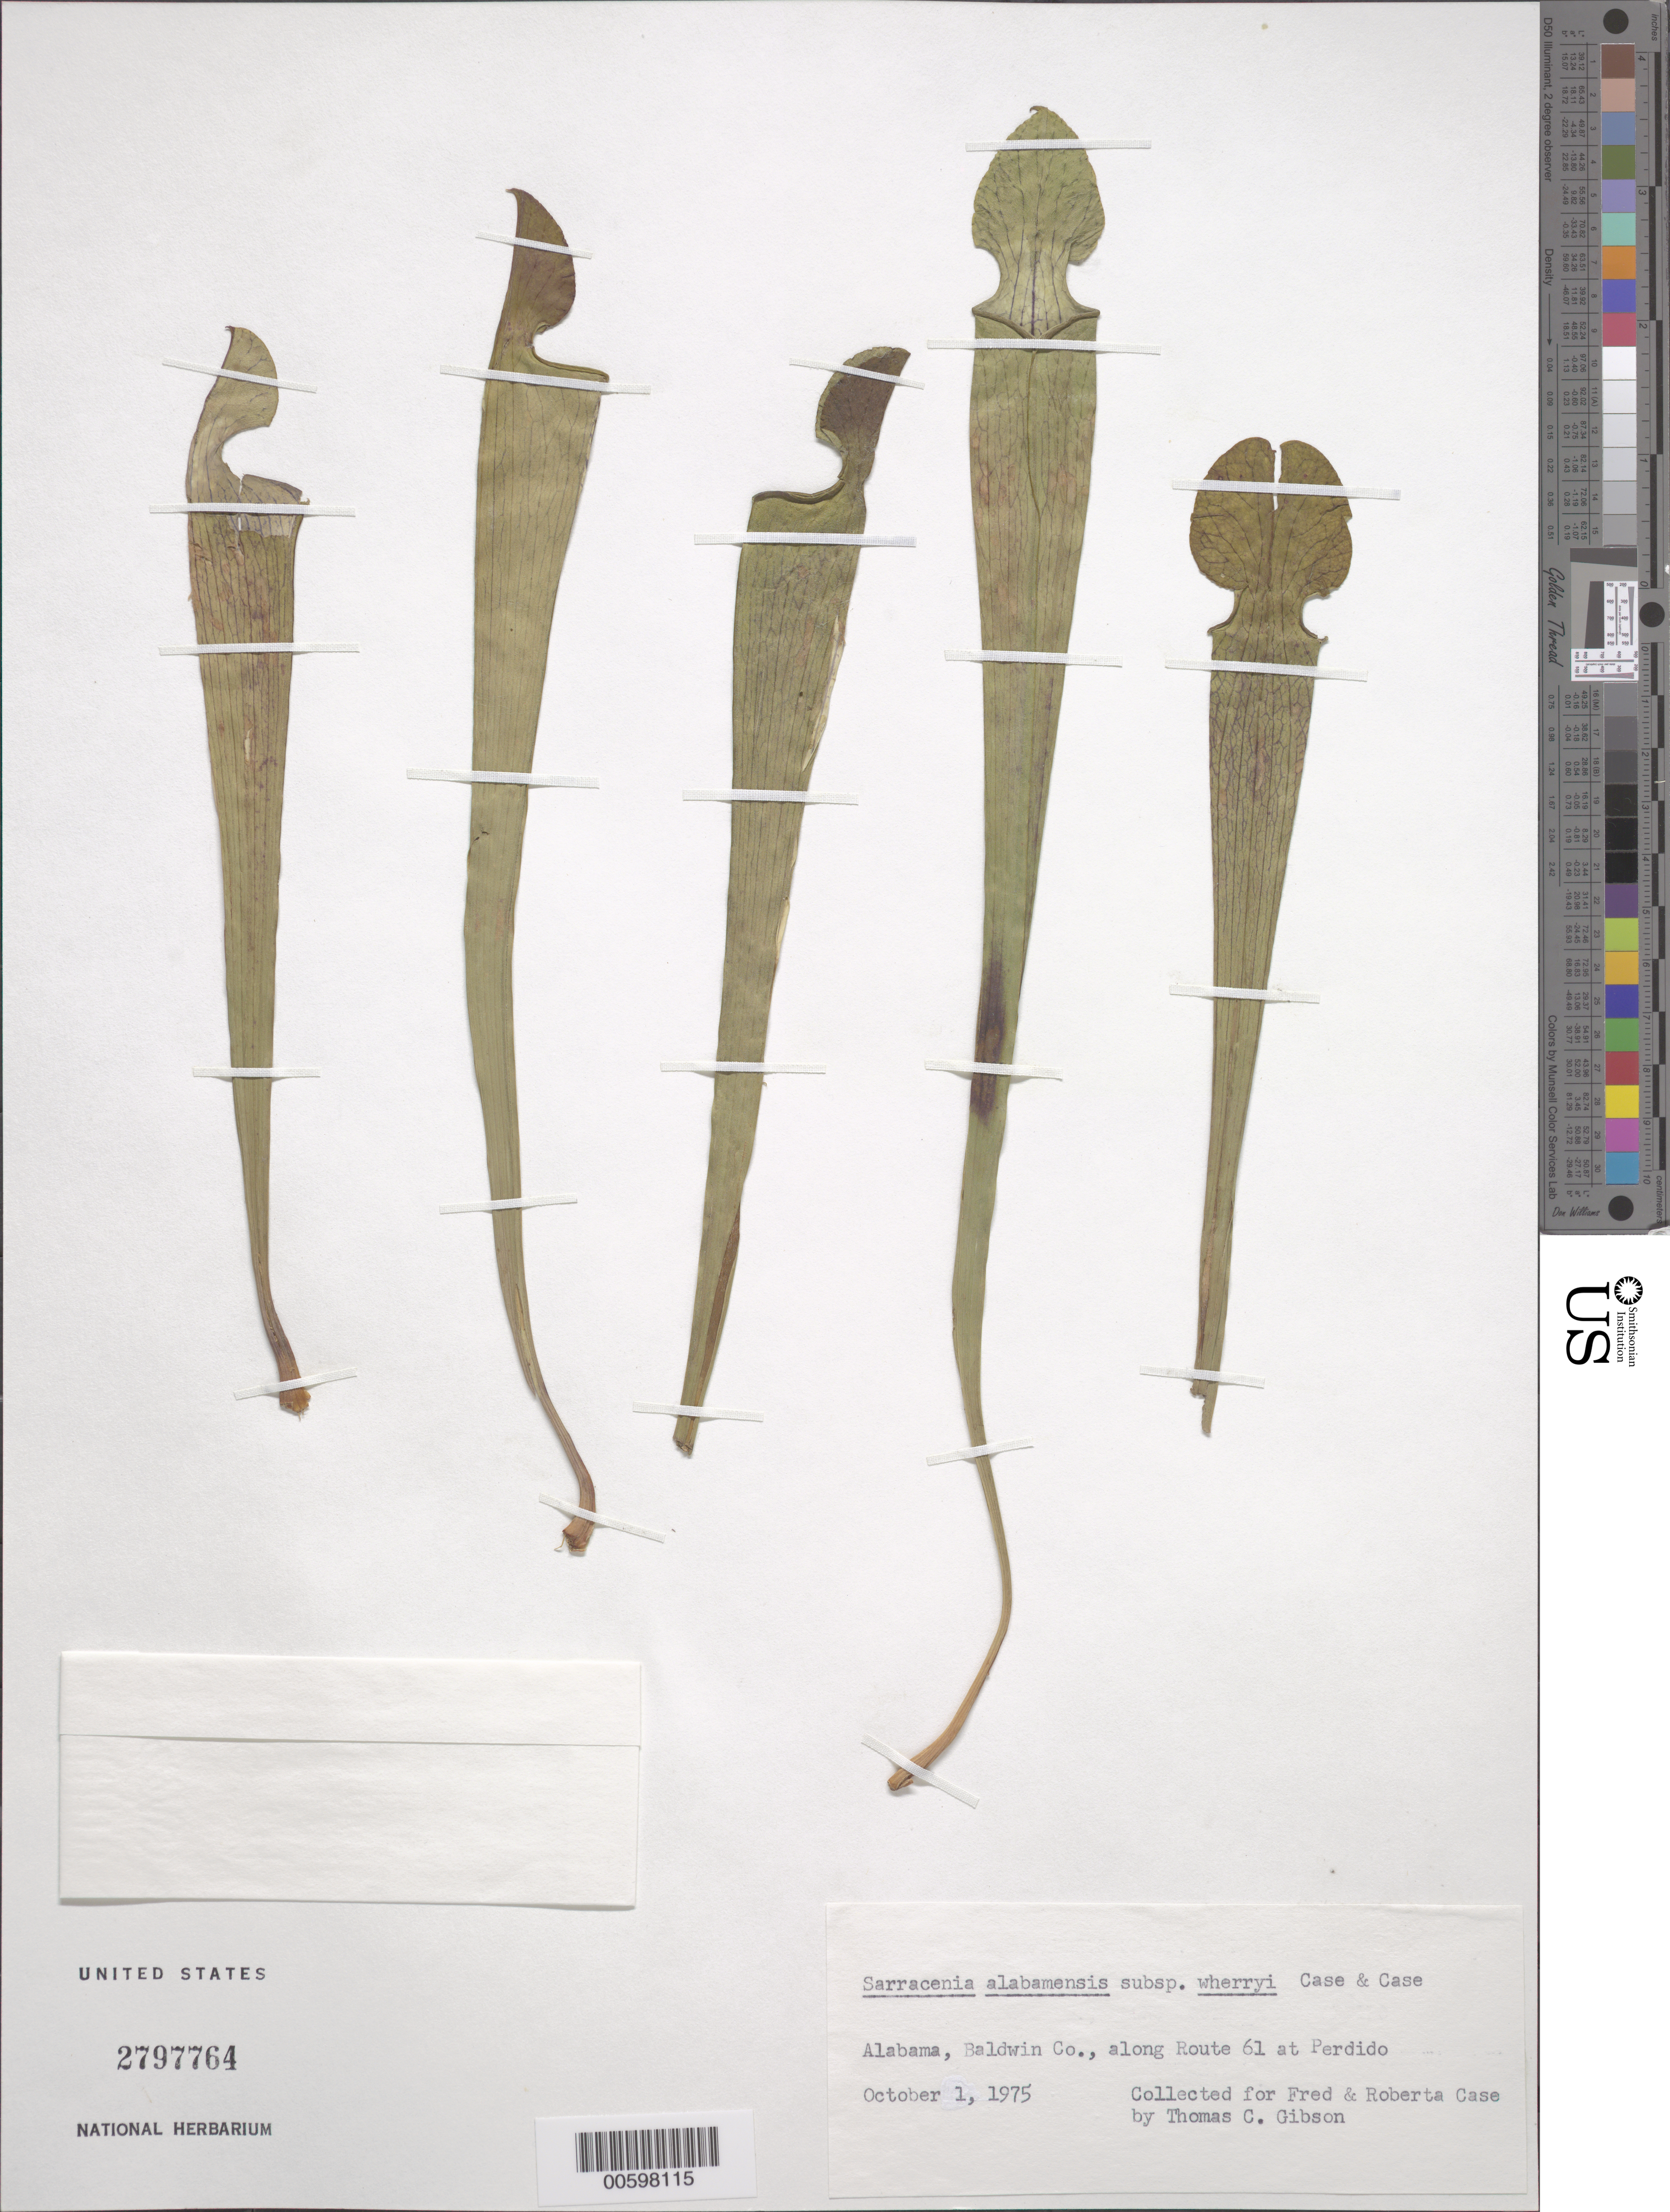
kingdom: Plantae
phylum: Tracheophyta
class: Magnoliopsida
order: Ericales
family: Sarraceniaceae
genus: Sarracenia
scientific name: Sarracenia chrysea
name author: Trexler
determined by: Trexler, Carson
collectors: F. Case, R. Case & T. C. Gibson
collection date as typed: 01 Oct 1975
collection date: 1975-10-01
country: United States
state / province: Alabama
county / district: Baldwin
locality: Along Route 61 at Perdido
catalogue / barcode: US 2797764